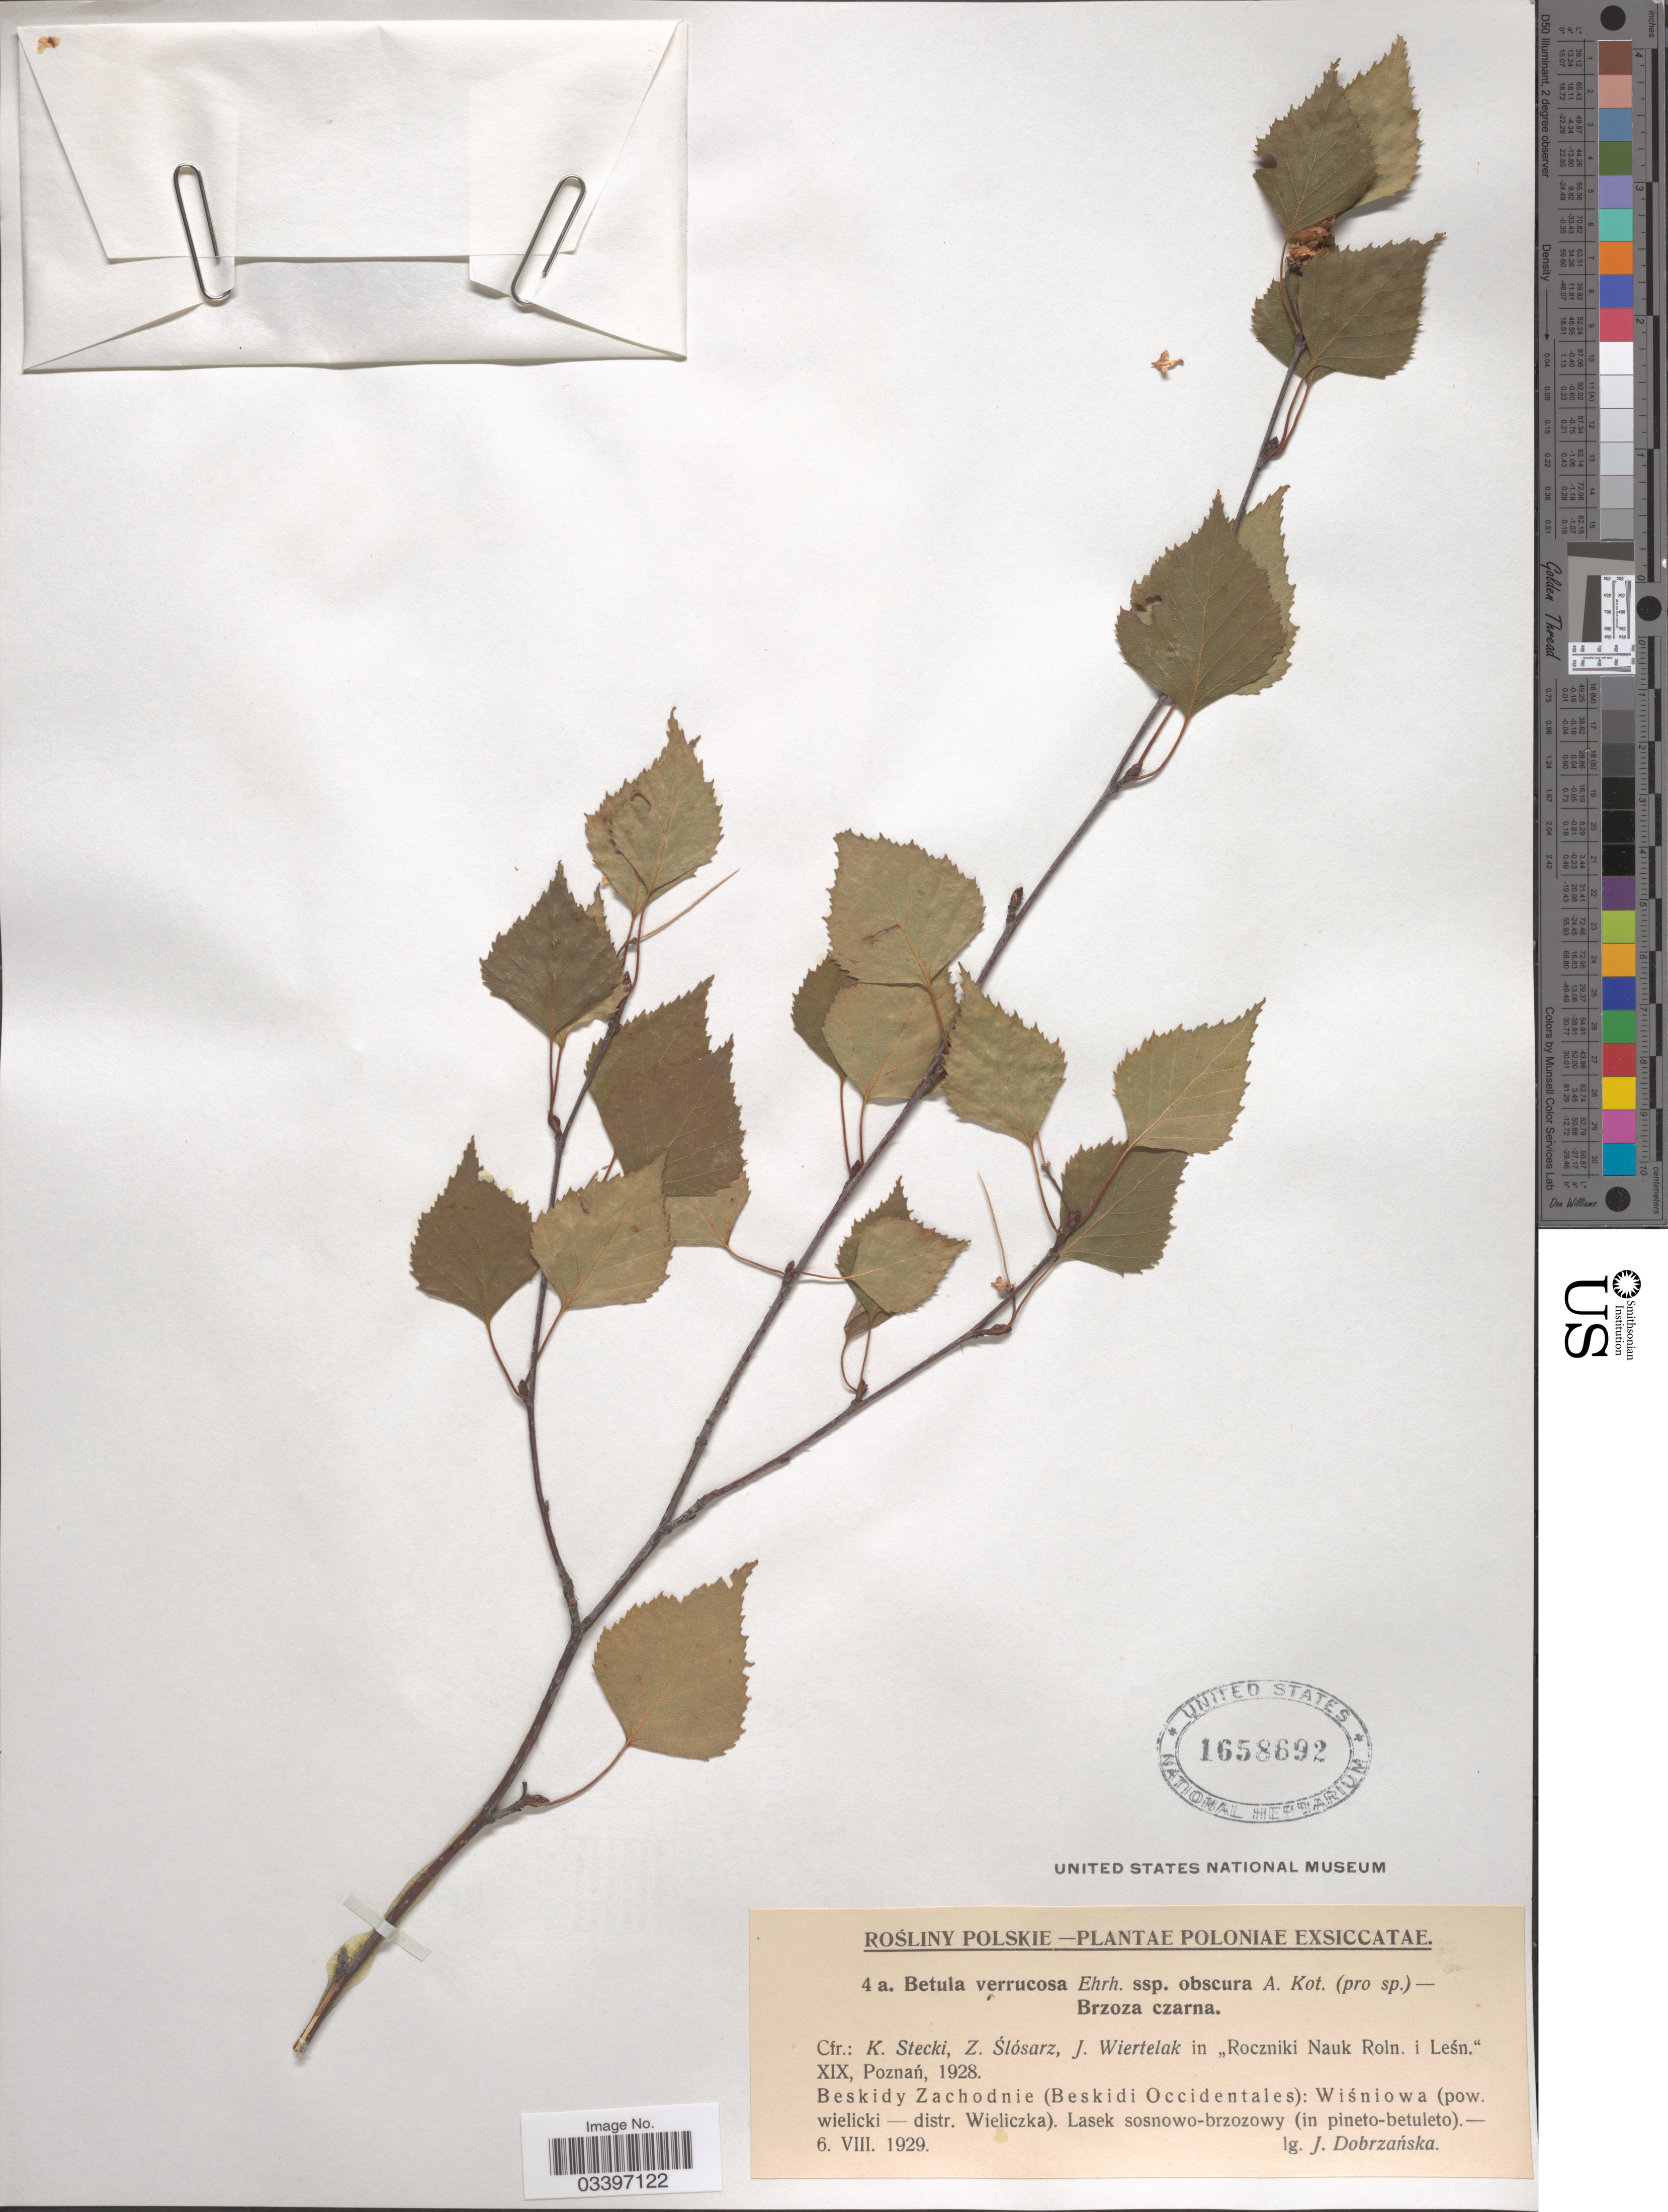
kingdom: Plantae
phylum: Tracheophyta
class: Magnoliopsida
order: Fagales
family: Betulaceae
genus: Betula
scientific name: Betula verrucosa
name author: Ehrh.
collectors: J. Dobrzanska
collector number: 4 a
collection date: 1929-08-06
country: Poland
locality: Beskidy Zachodnie (Beskidi Occidentales): Wiśniowa (pow. wielicki - distr. Wieliczka). Lasek sosnowo-brzozowy (in pineto-betuleto).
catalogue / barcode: US 1658692